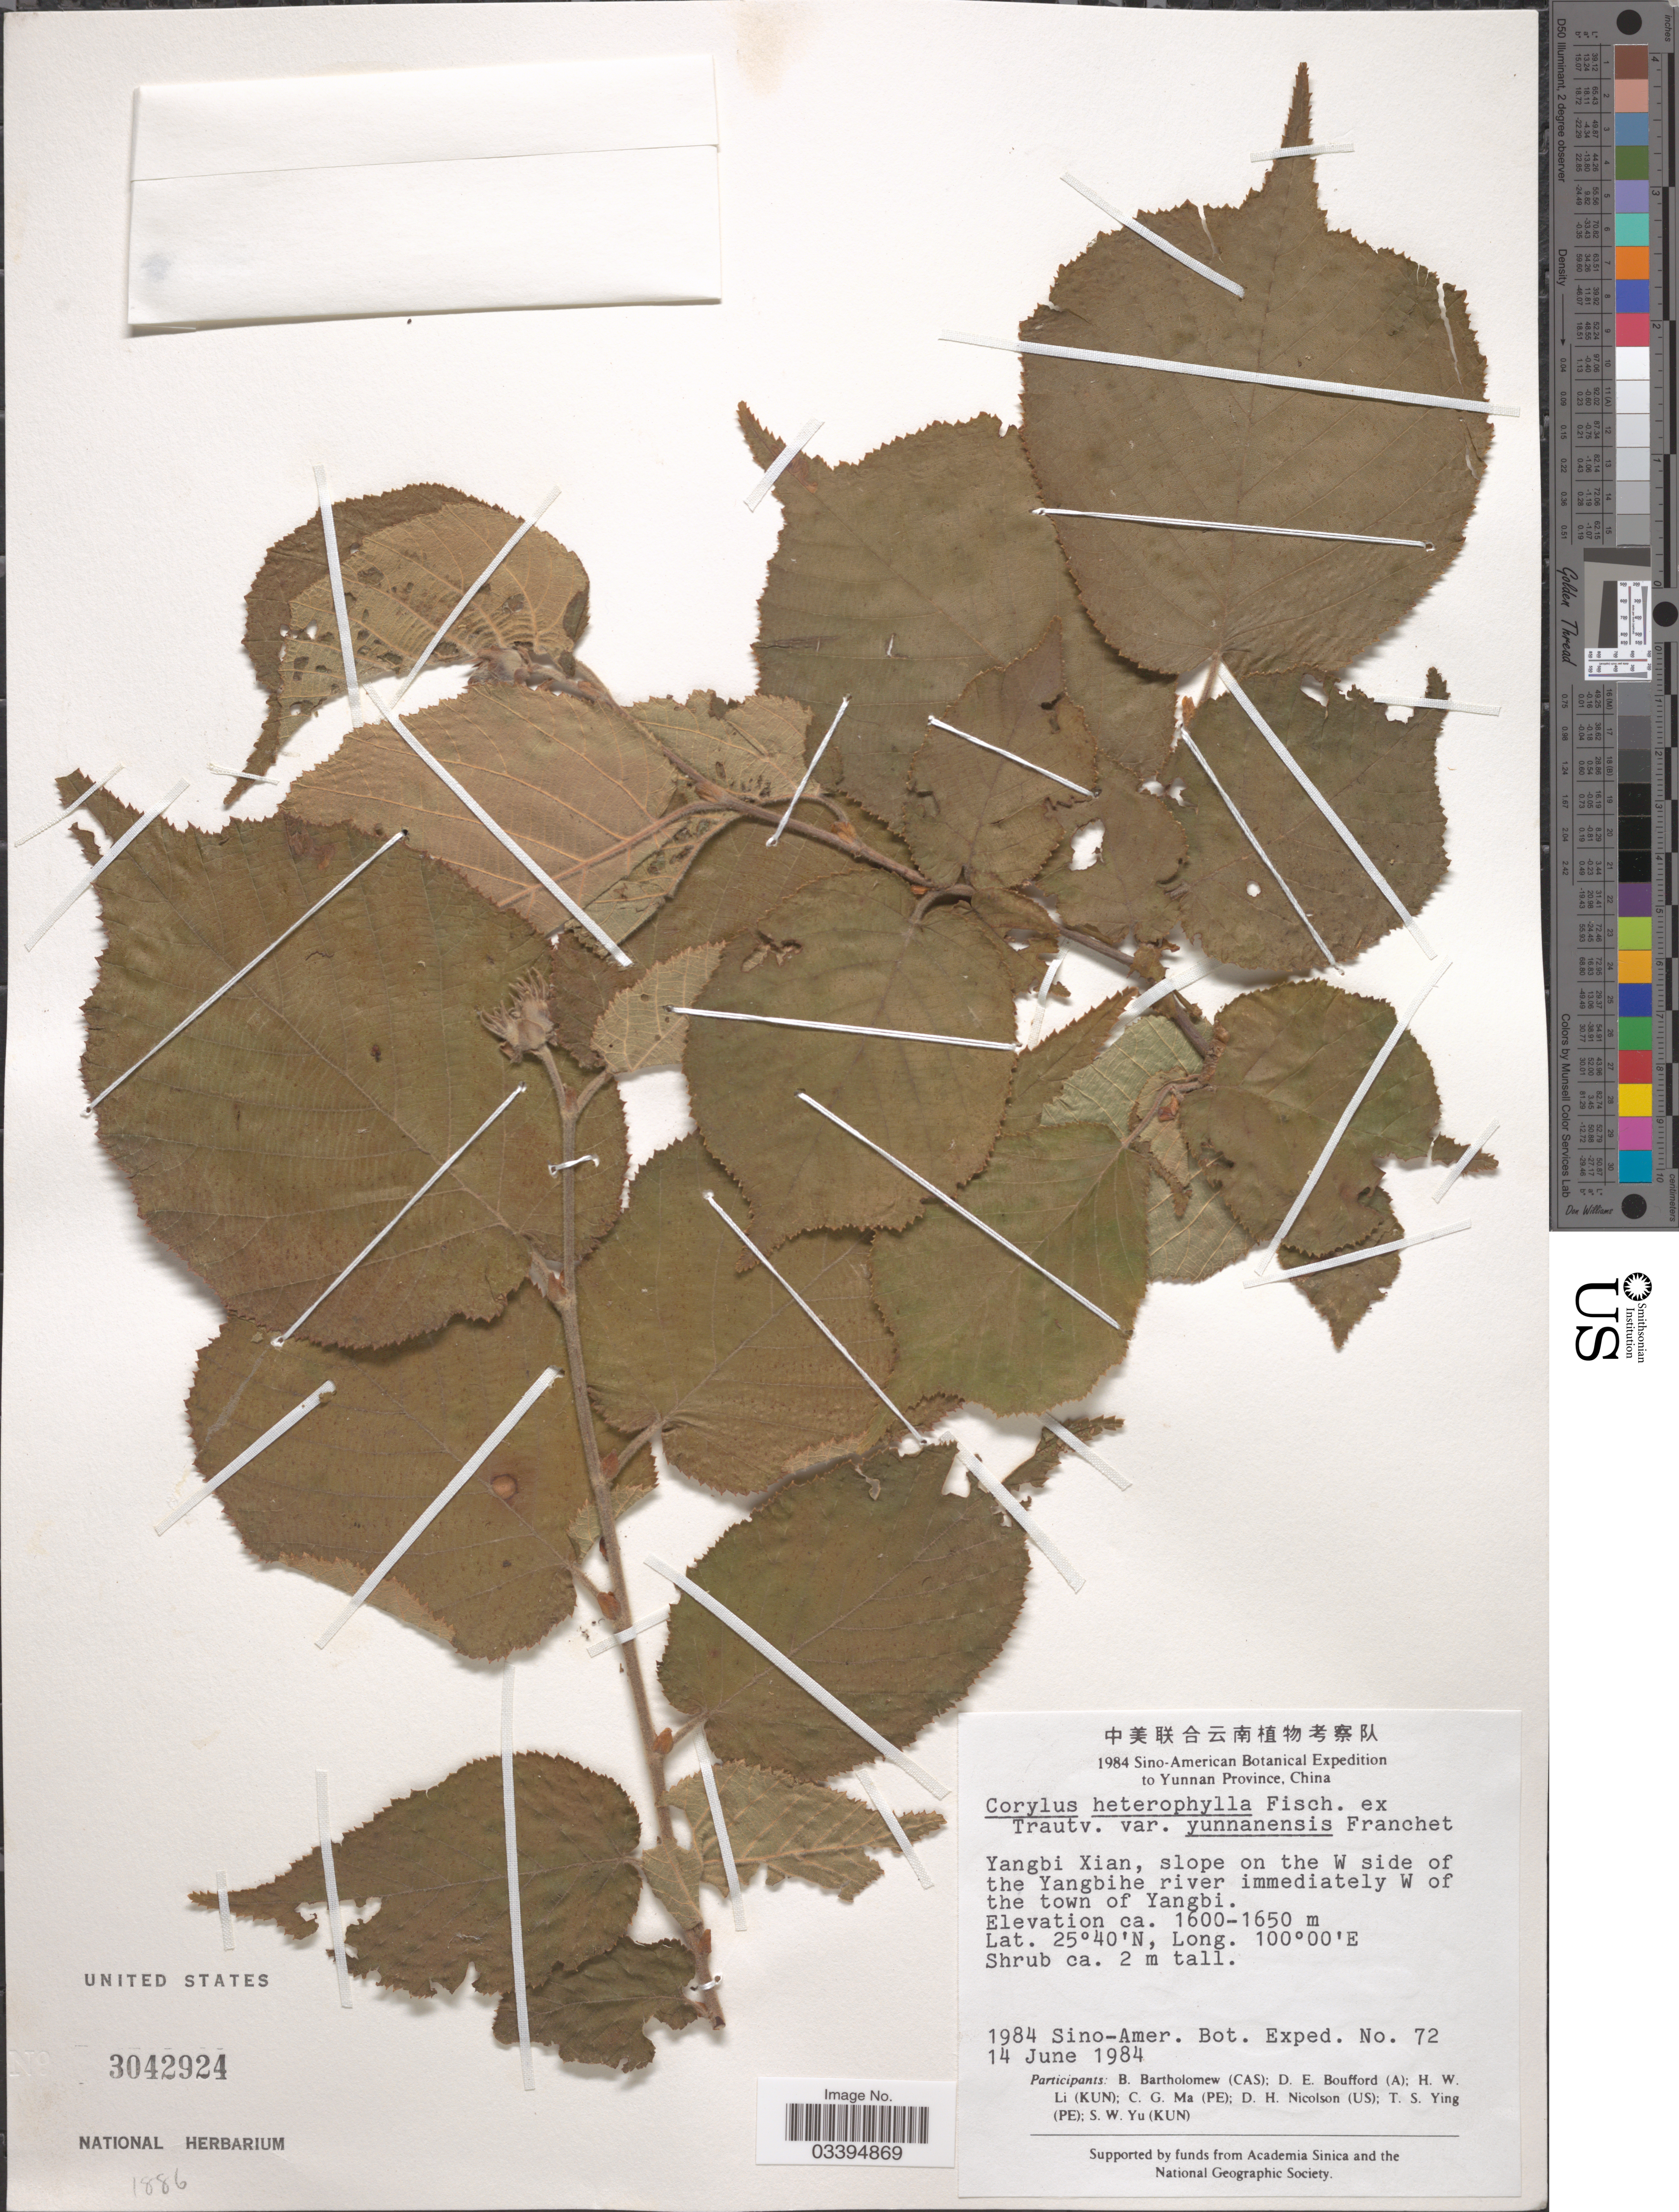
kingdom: Plantae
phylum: Tracheophyta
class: Magnoliopsida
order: Fagales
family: Betulaceae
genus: Corylus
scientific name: Corylus heterophylla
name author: Fisch. ex Trautv.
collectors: Sino-Amer. Bot. Exped. 1984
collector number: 72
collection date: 1984-06-14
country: China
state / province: Yunnan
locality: Yangbi Xian, slope on the W side of the Yangbihe river immediately W of the town of Yangbi.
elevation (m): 1600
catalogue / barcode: US 3042924